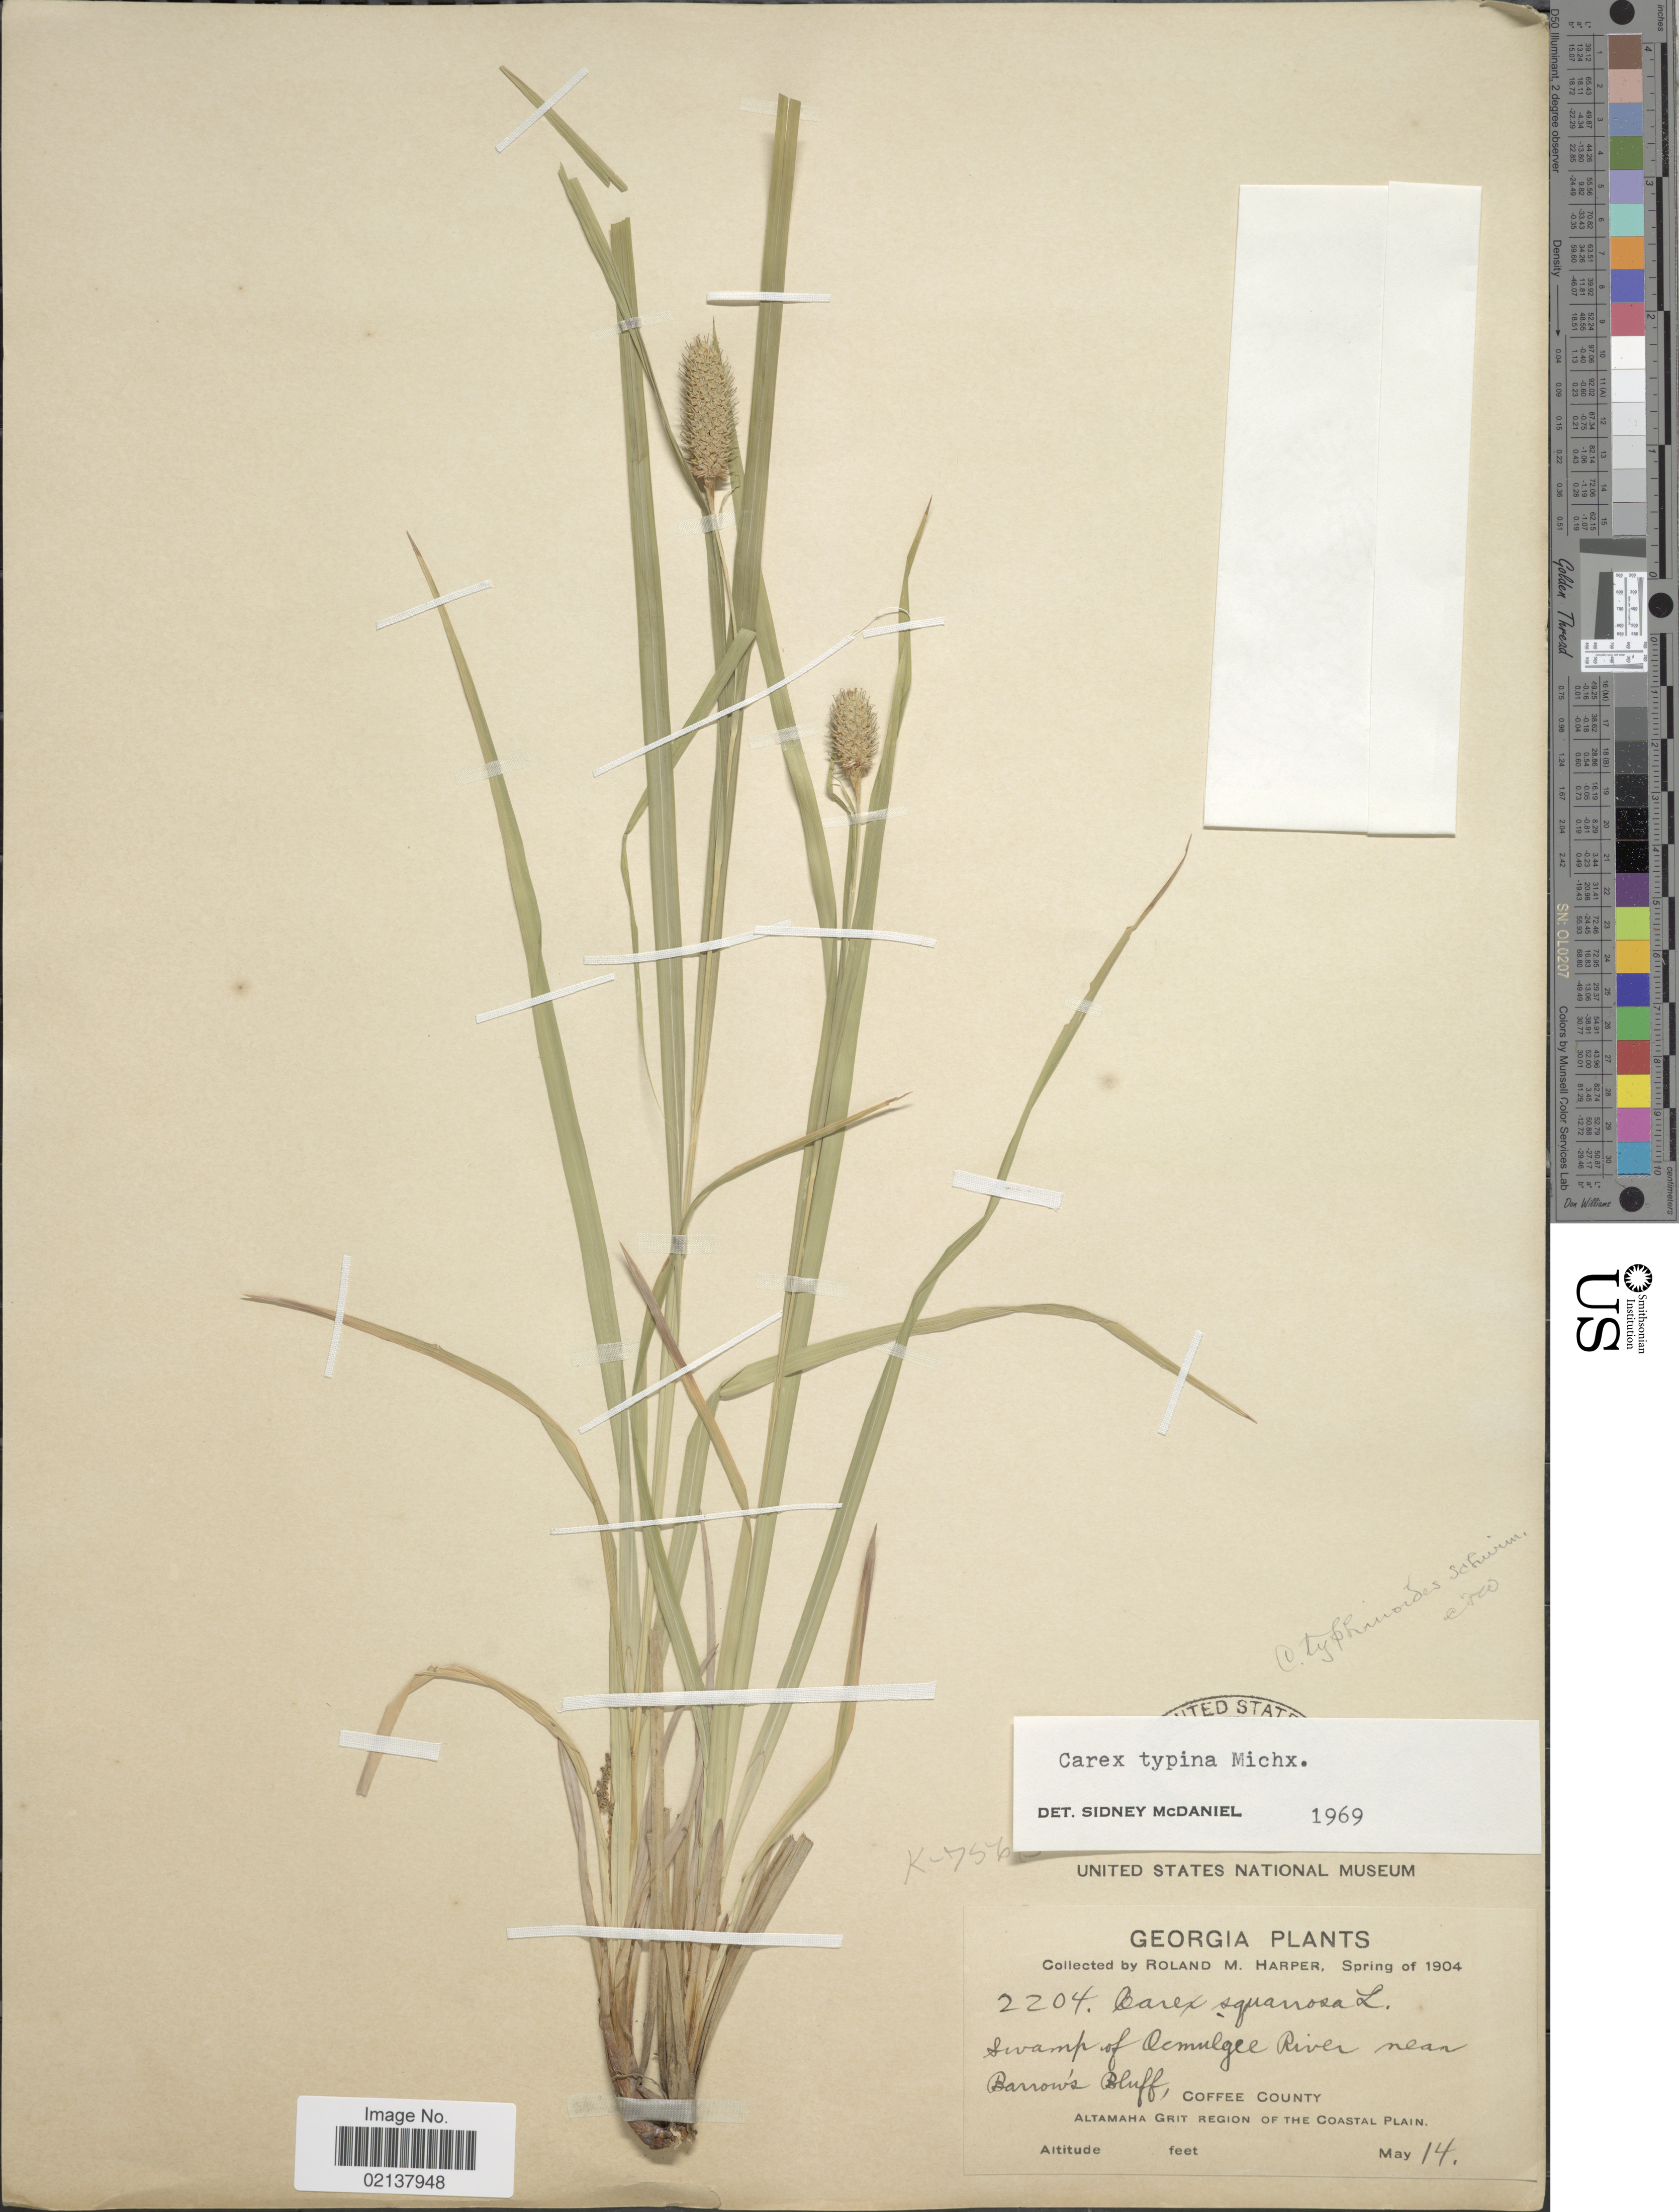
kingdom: Plantae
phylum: Tracheophyta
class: Liliopsida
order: Poales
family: Cyperaceae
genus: Carex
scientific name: Carex typhina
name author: Michx.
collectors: R. M. Harper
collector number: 2204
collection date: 1904-05-14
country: United States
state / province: Georgia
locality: Georgia, Swamp of Ocmulgee River near Barrows Bluff, Coffee County. Altamaha Grit Region of the Coastal Plain.